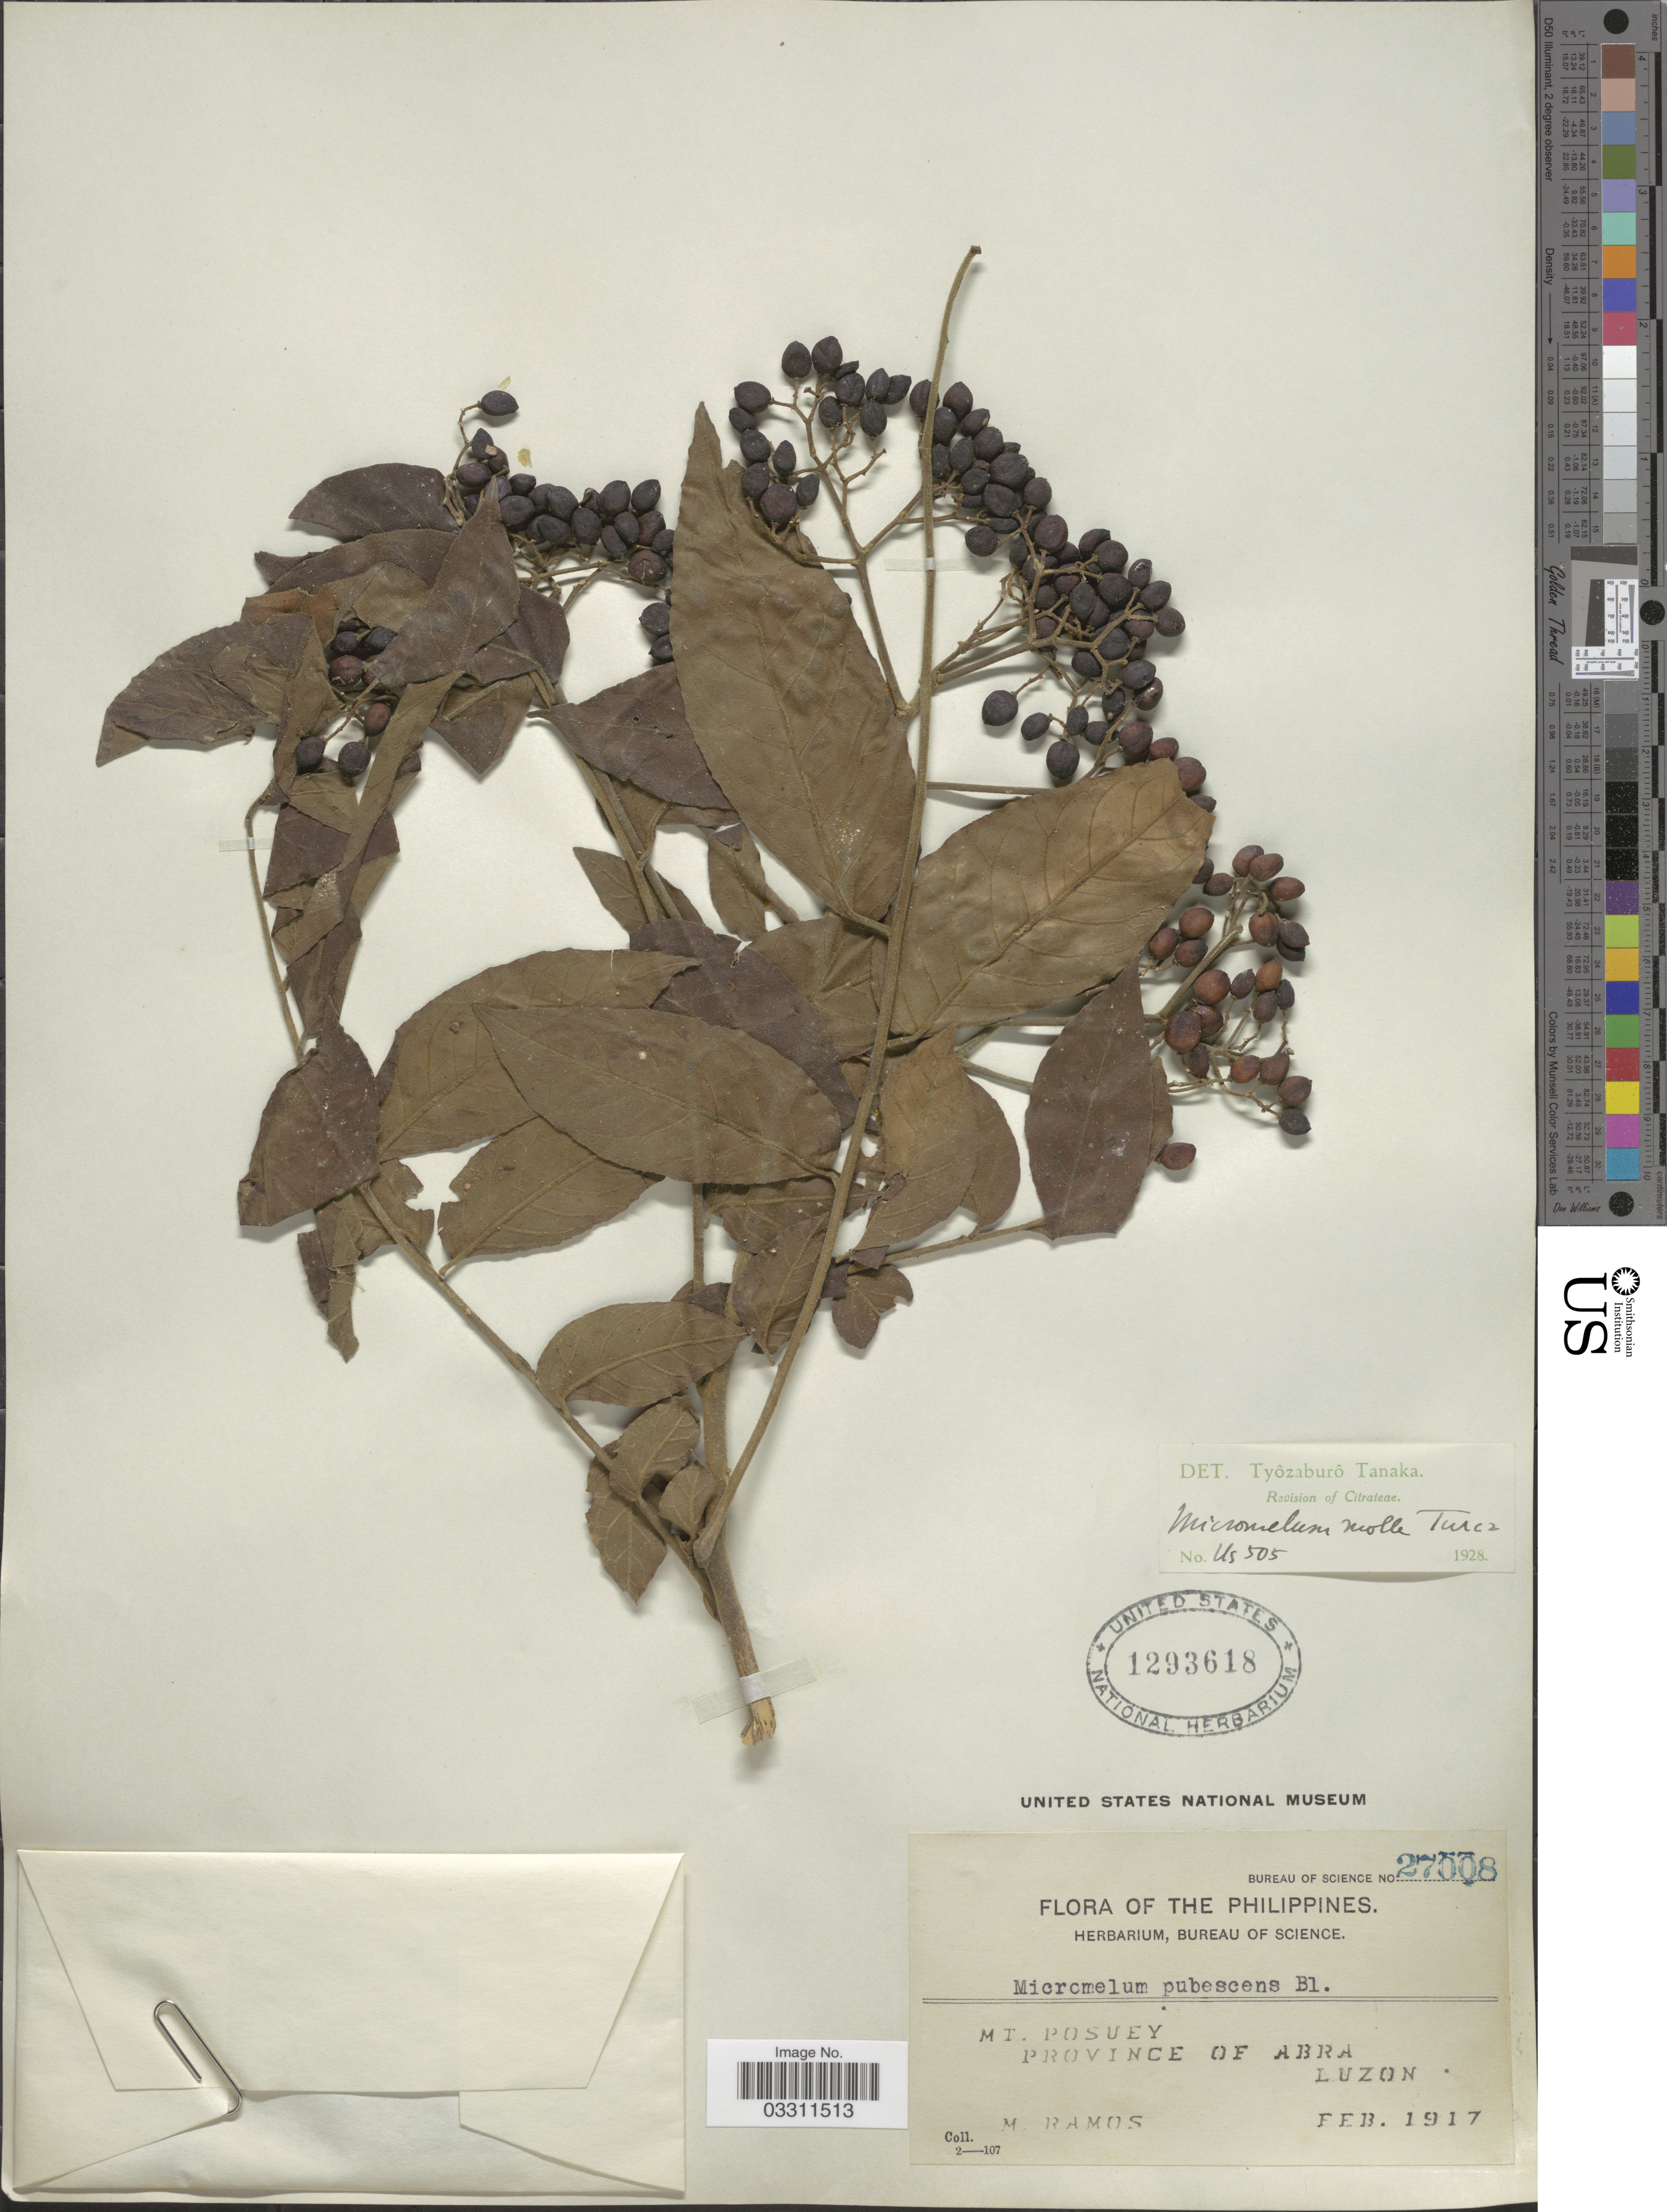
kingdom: Plantae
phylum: Tracheophyta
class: Magnoliopsida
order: Sapindales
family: Rutaceae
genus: Micromelum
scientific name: Micromelum molle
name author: Turcz.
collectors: M. Ramos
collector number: Bureau of Science 27008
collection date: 1917-02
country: Philippines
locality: Mt. Posuey, Province of Abra, Luzon.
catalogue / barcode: US 1293618